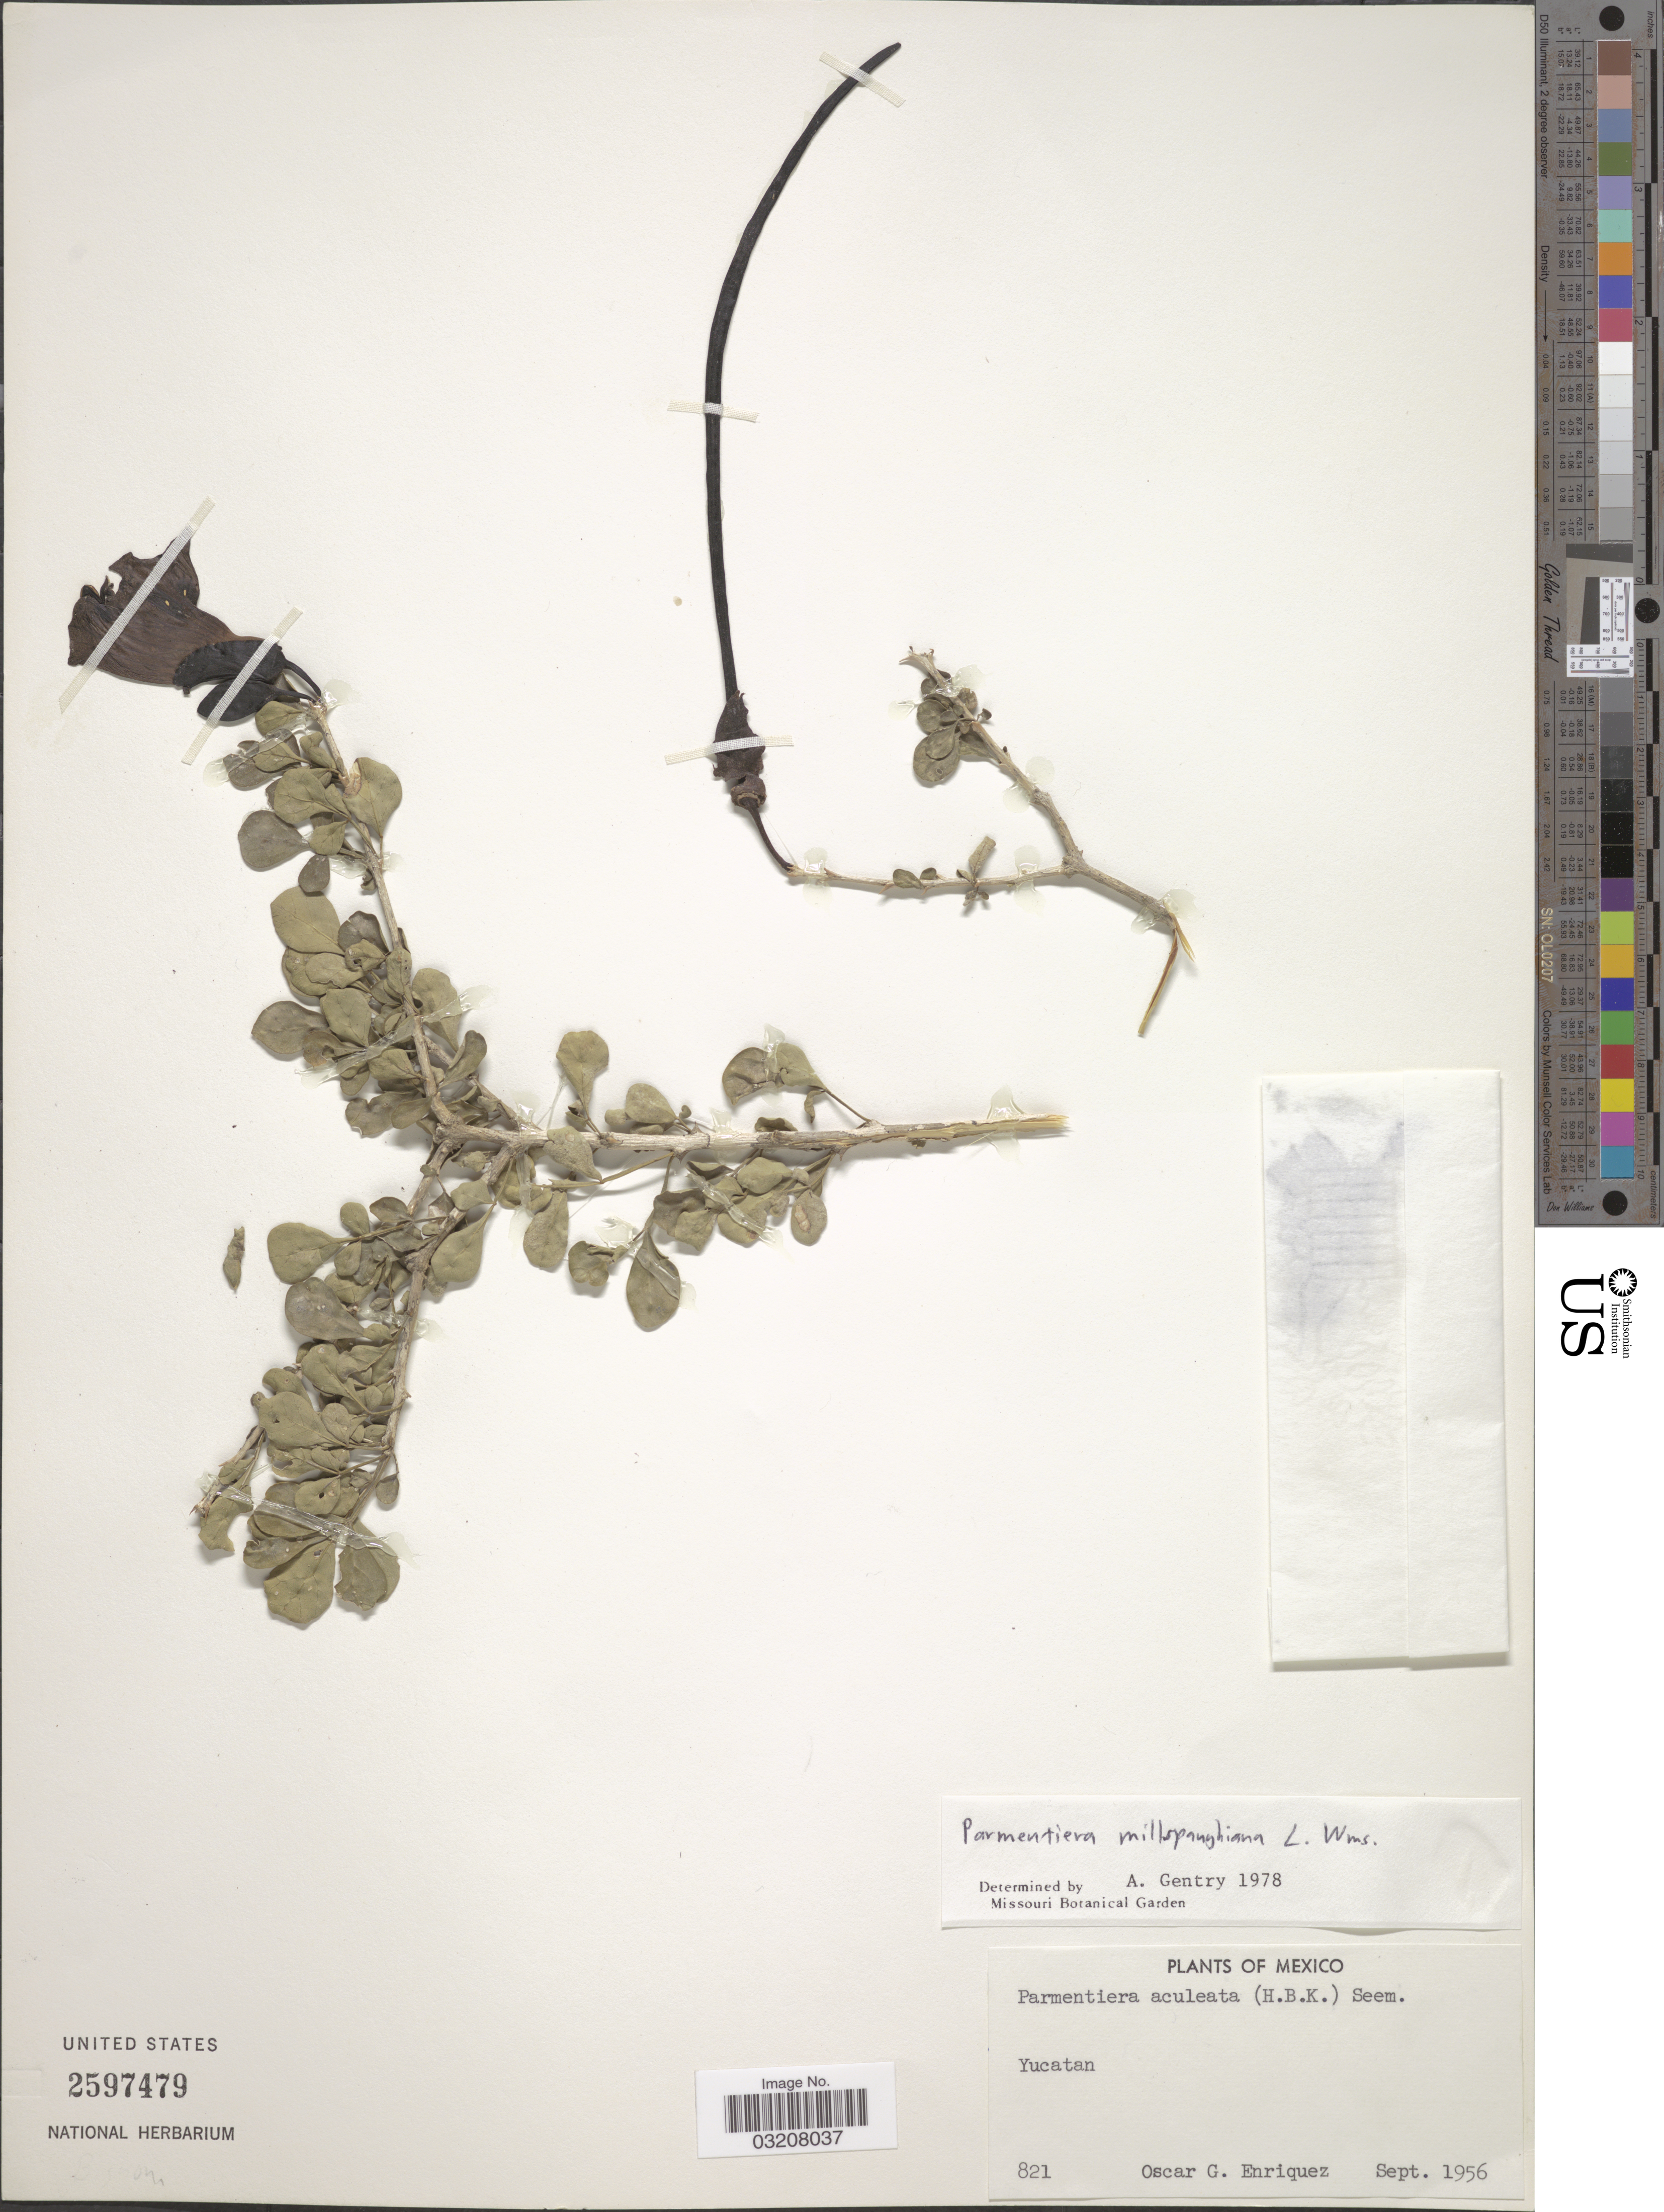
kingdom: Plantae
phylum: Tracheophyta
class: Magnoliopsida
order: Lamiales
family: Bignoniaceae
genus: Parmentiera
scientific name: Parmentiera millspaughiana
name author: L.O. Williams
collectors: O. Enriquez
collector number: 821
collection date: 1956-09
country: Mexico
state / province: Yucatán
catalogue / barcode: US 2597479